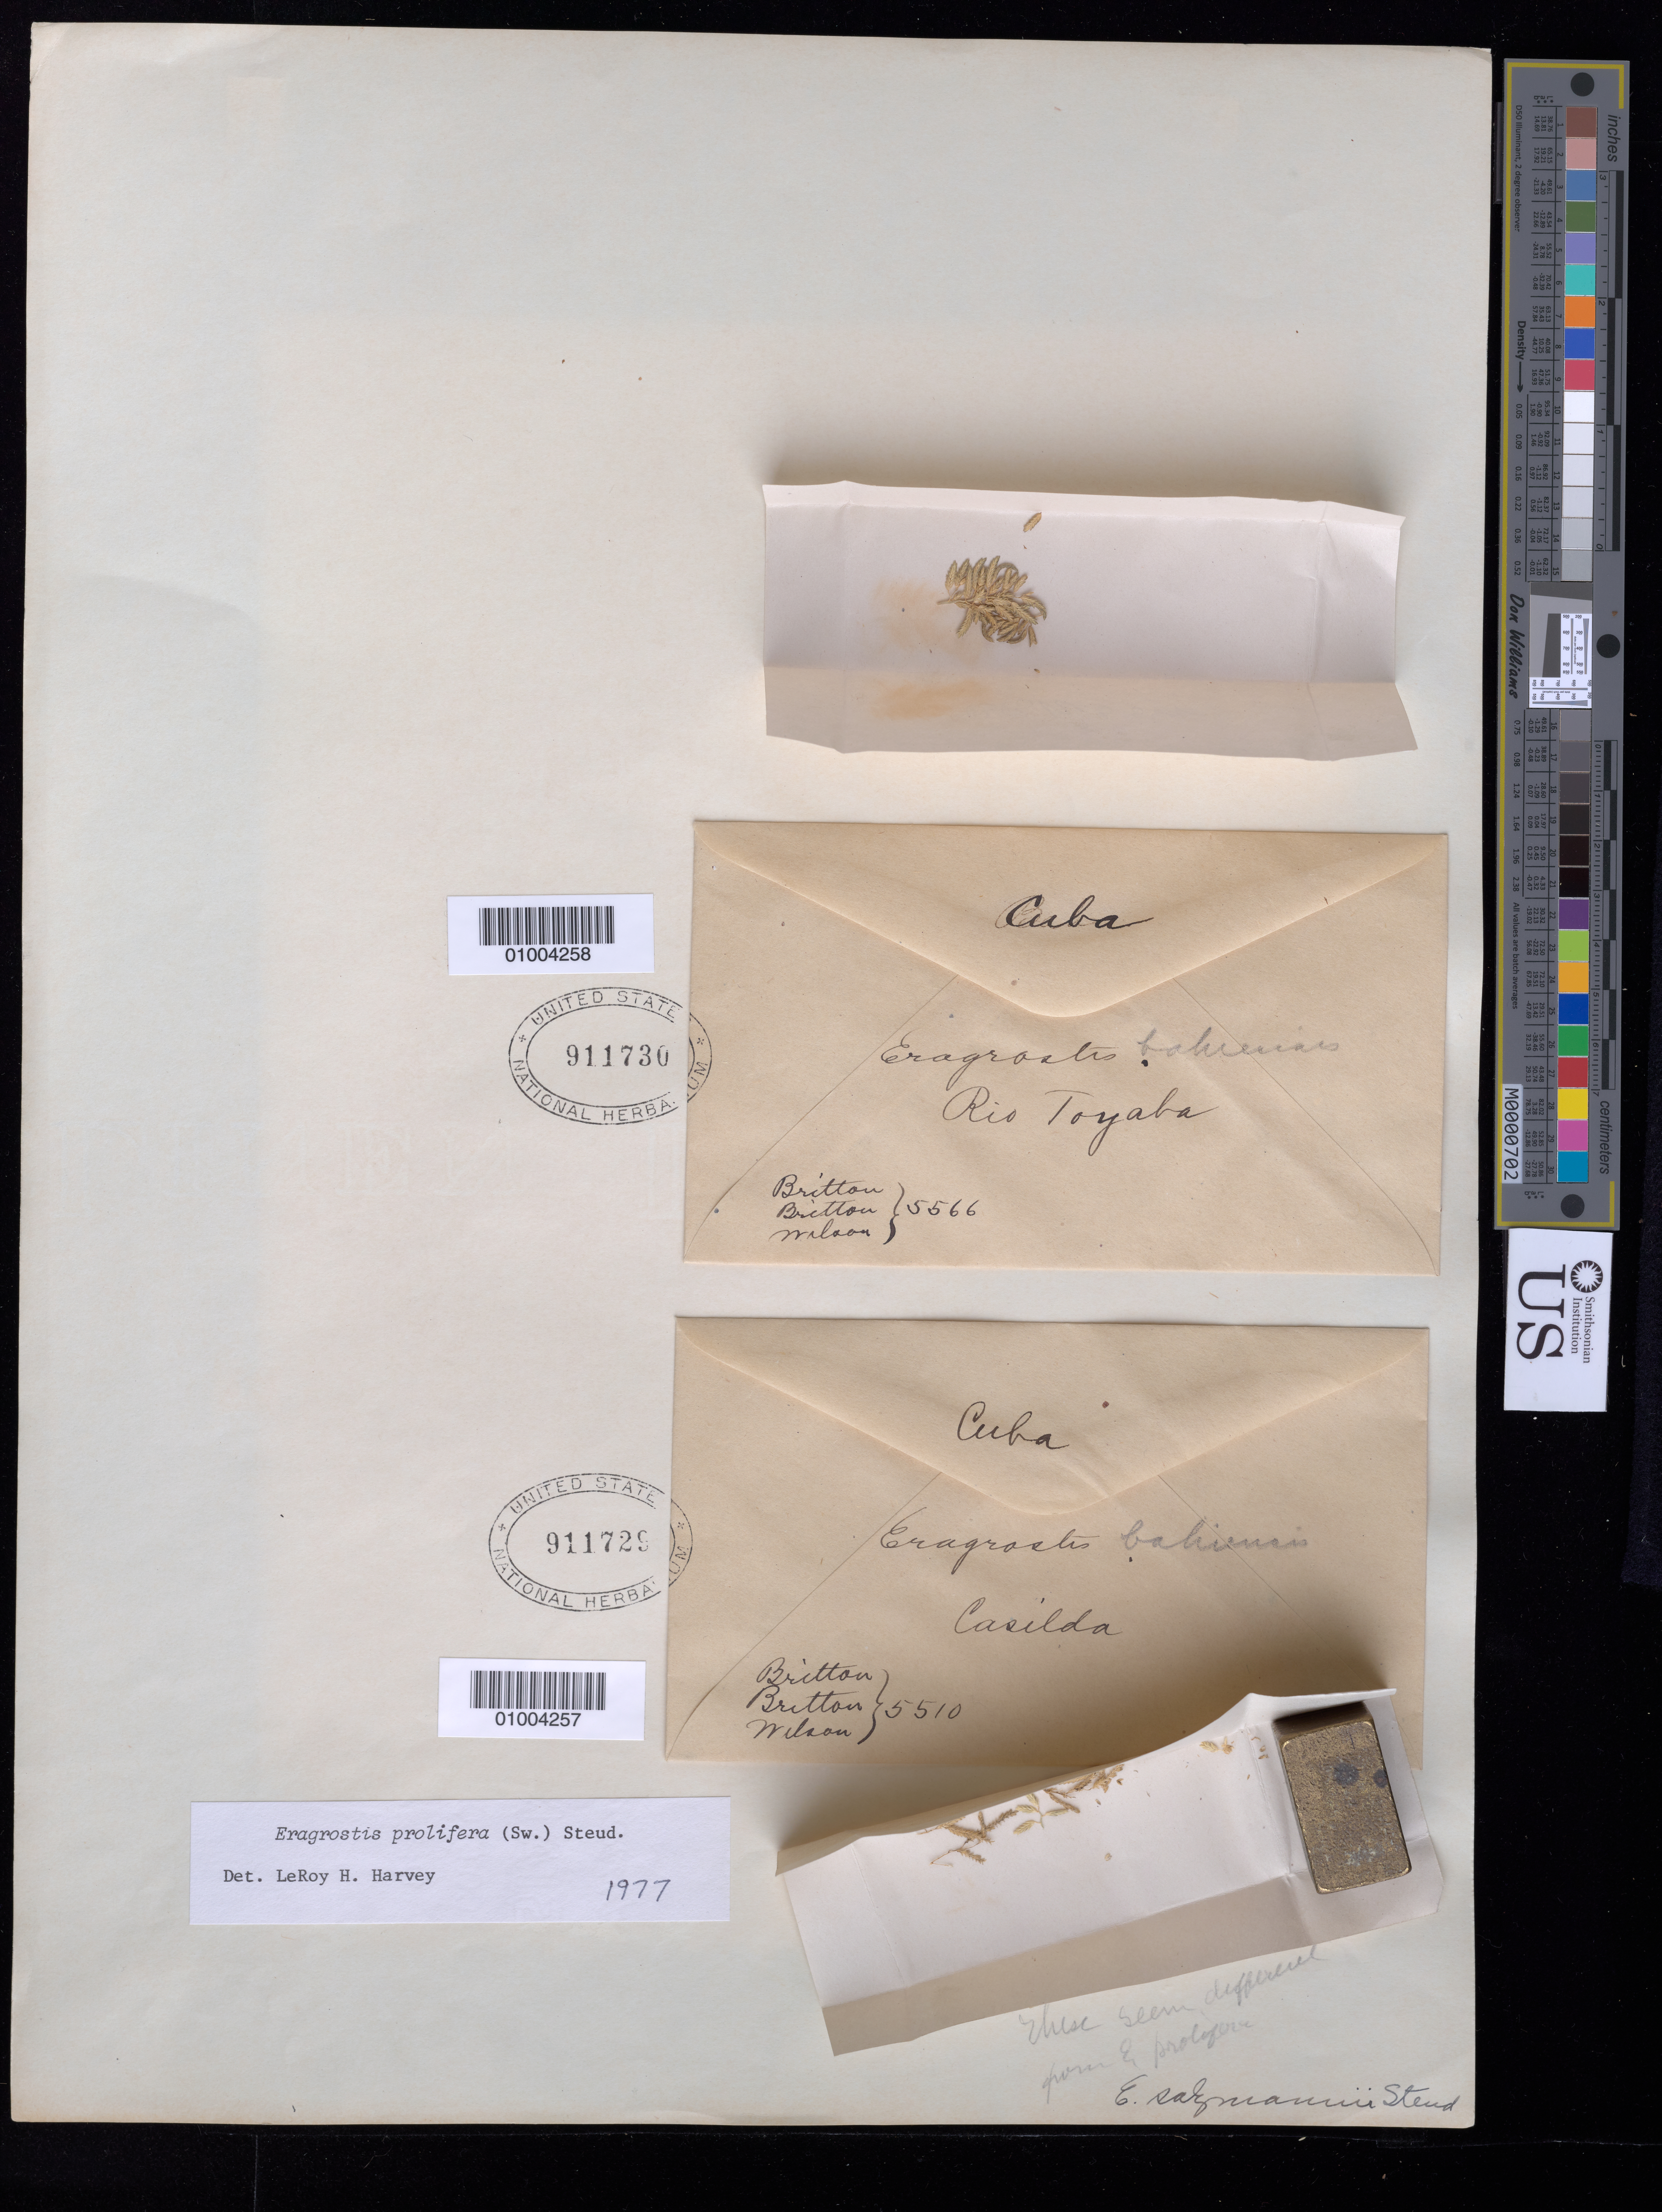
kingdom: Plantae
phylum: Tracheophyta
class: Liliopsida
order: Poales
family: Poaceae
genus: Eragrostis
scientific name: Eragrostis prolifera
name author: (Sw.) Steud.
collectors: N. Britton, E. G. Britton & -- Wilson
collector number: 5566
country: Cuba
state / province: Sancti Spiritus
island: Cuba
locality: Rio Toyaba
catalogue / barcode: US 911730